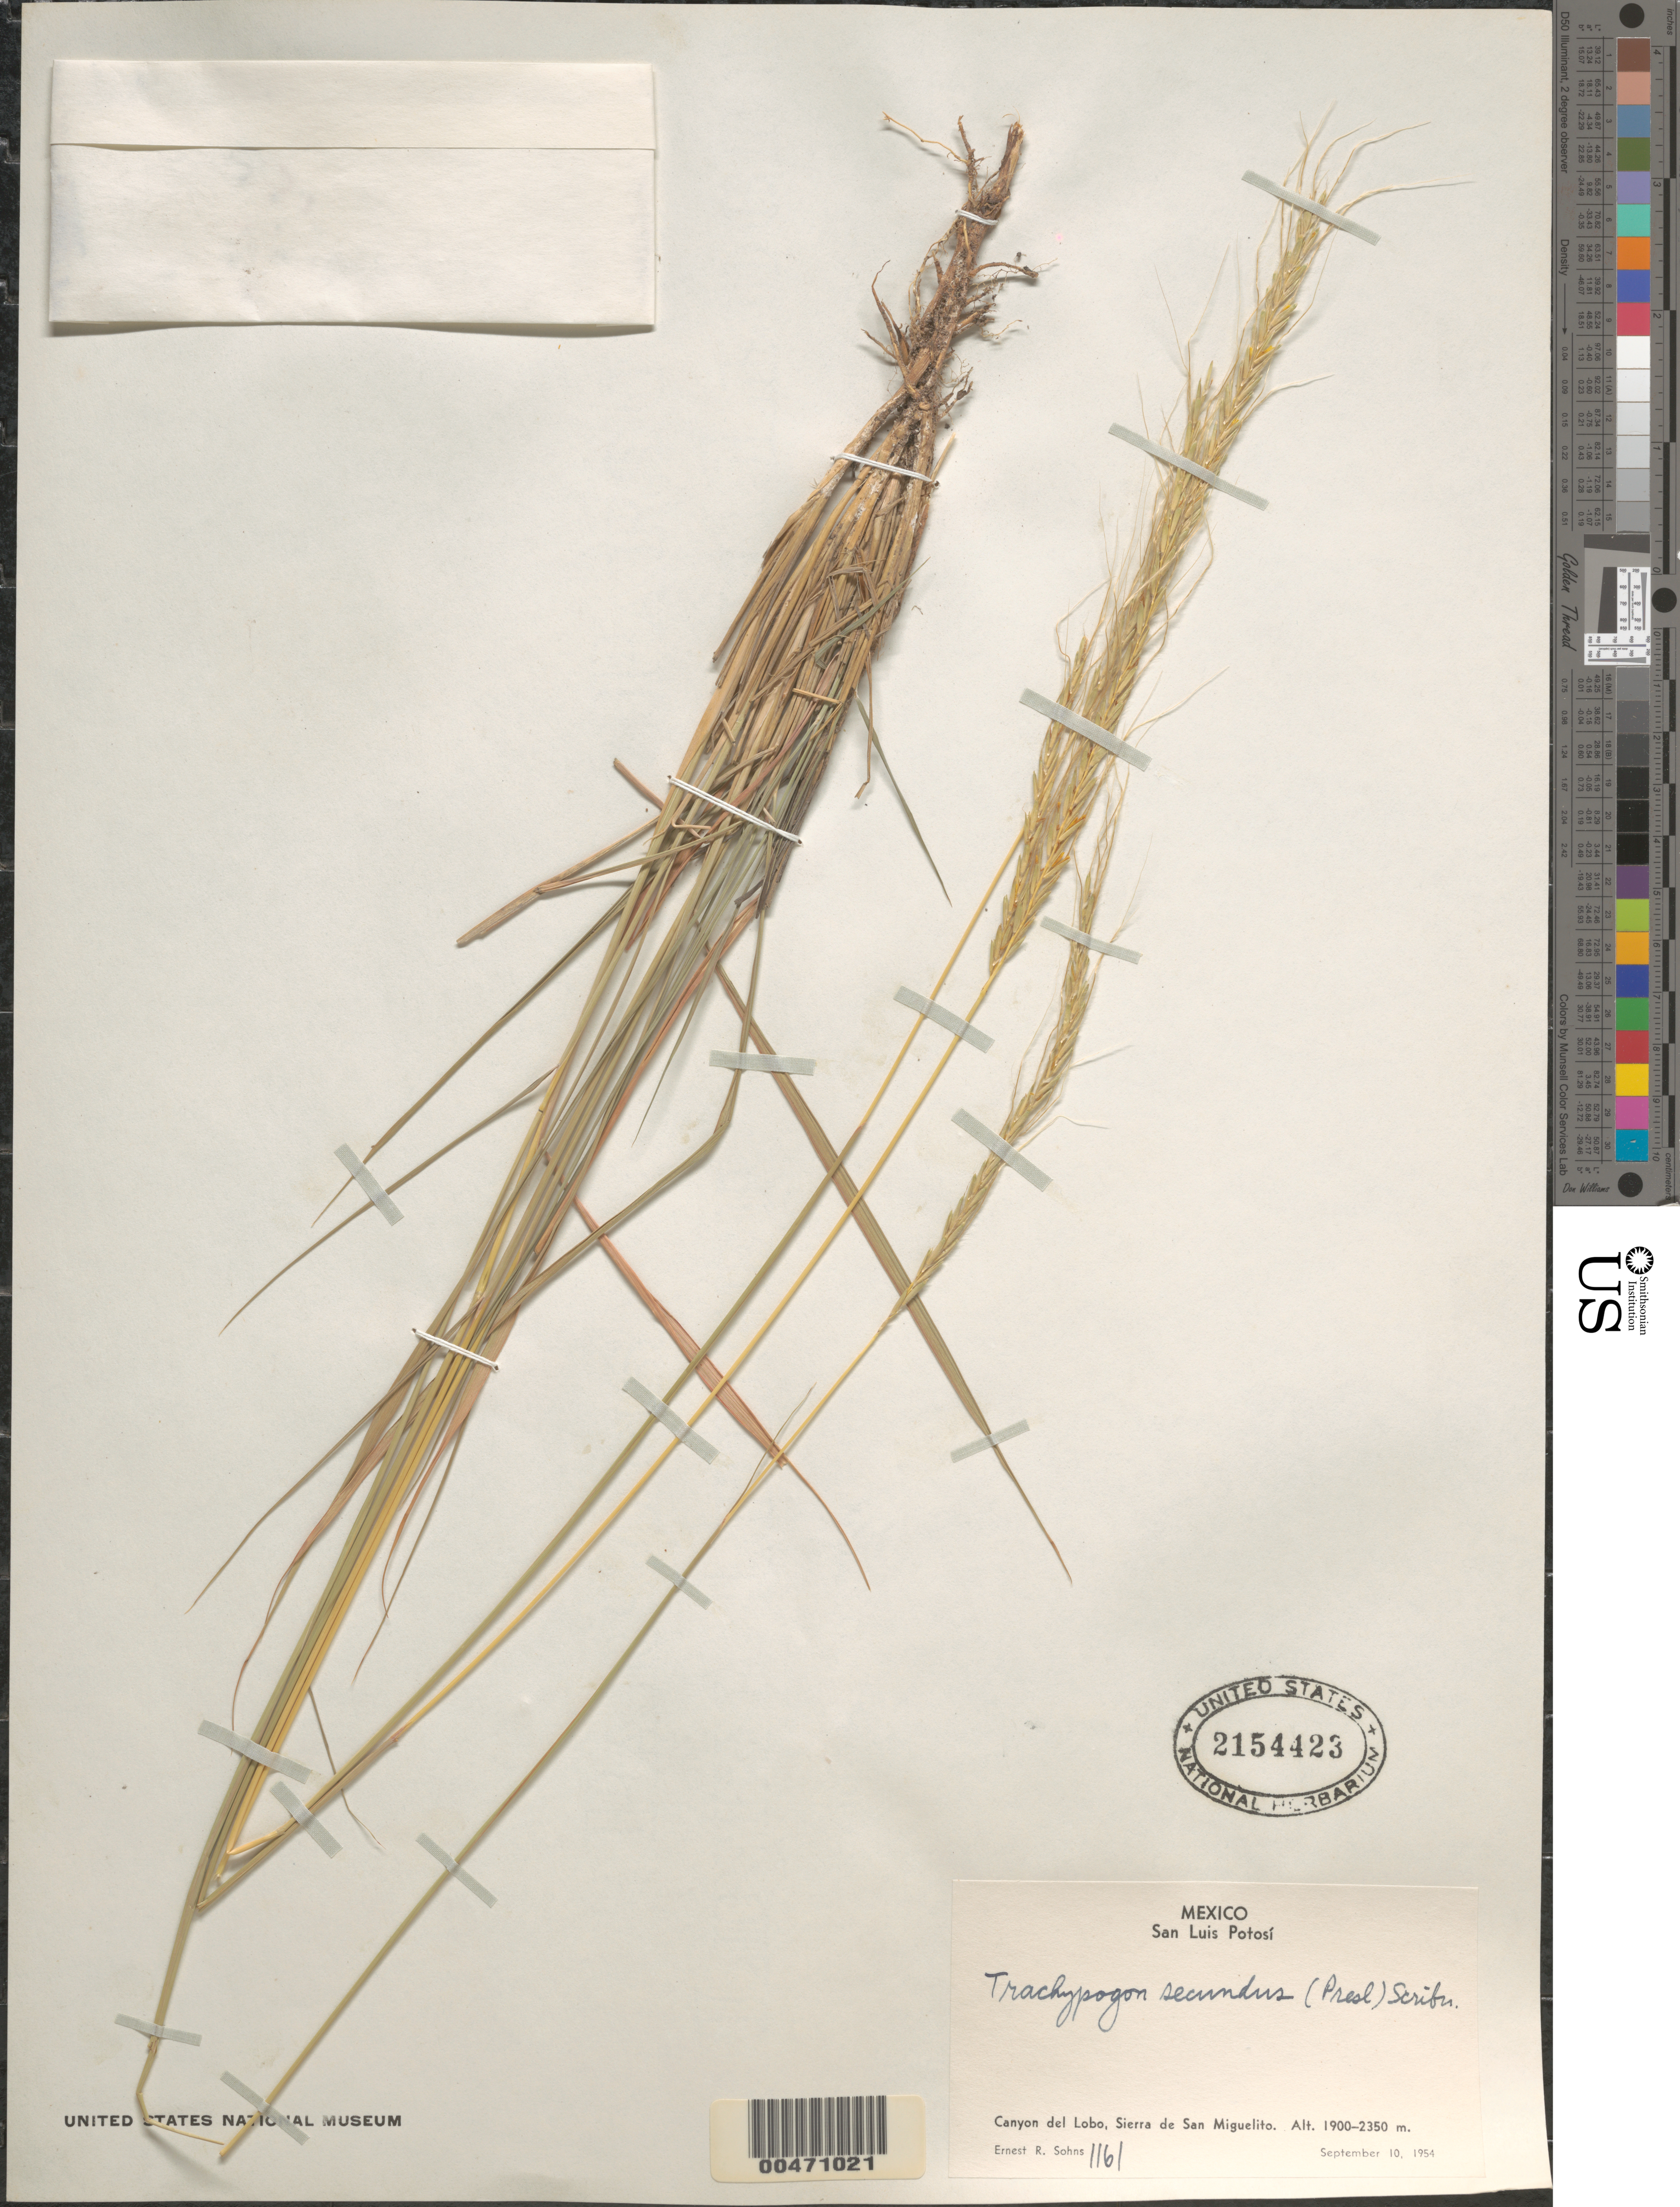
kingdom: Plantae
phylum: Tracheophyta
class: Liliopsida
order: Poales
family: Poaceae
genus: Trachypogon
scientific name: Trachypogon secundus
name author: (J. Presl) Scribn.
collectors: E. R. Sohns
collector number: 1161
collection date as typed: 10 Sep 1954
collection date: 1954-09-10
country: Mexico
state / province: San Luis Potosi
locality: Canyon del Lobo, Sierra de San Miguelito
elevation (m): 1900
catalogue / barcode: US 2154423